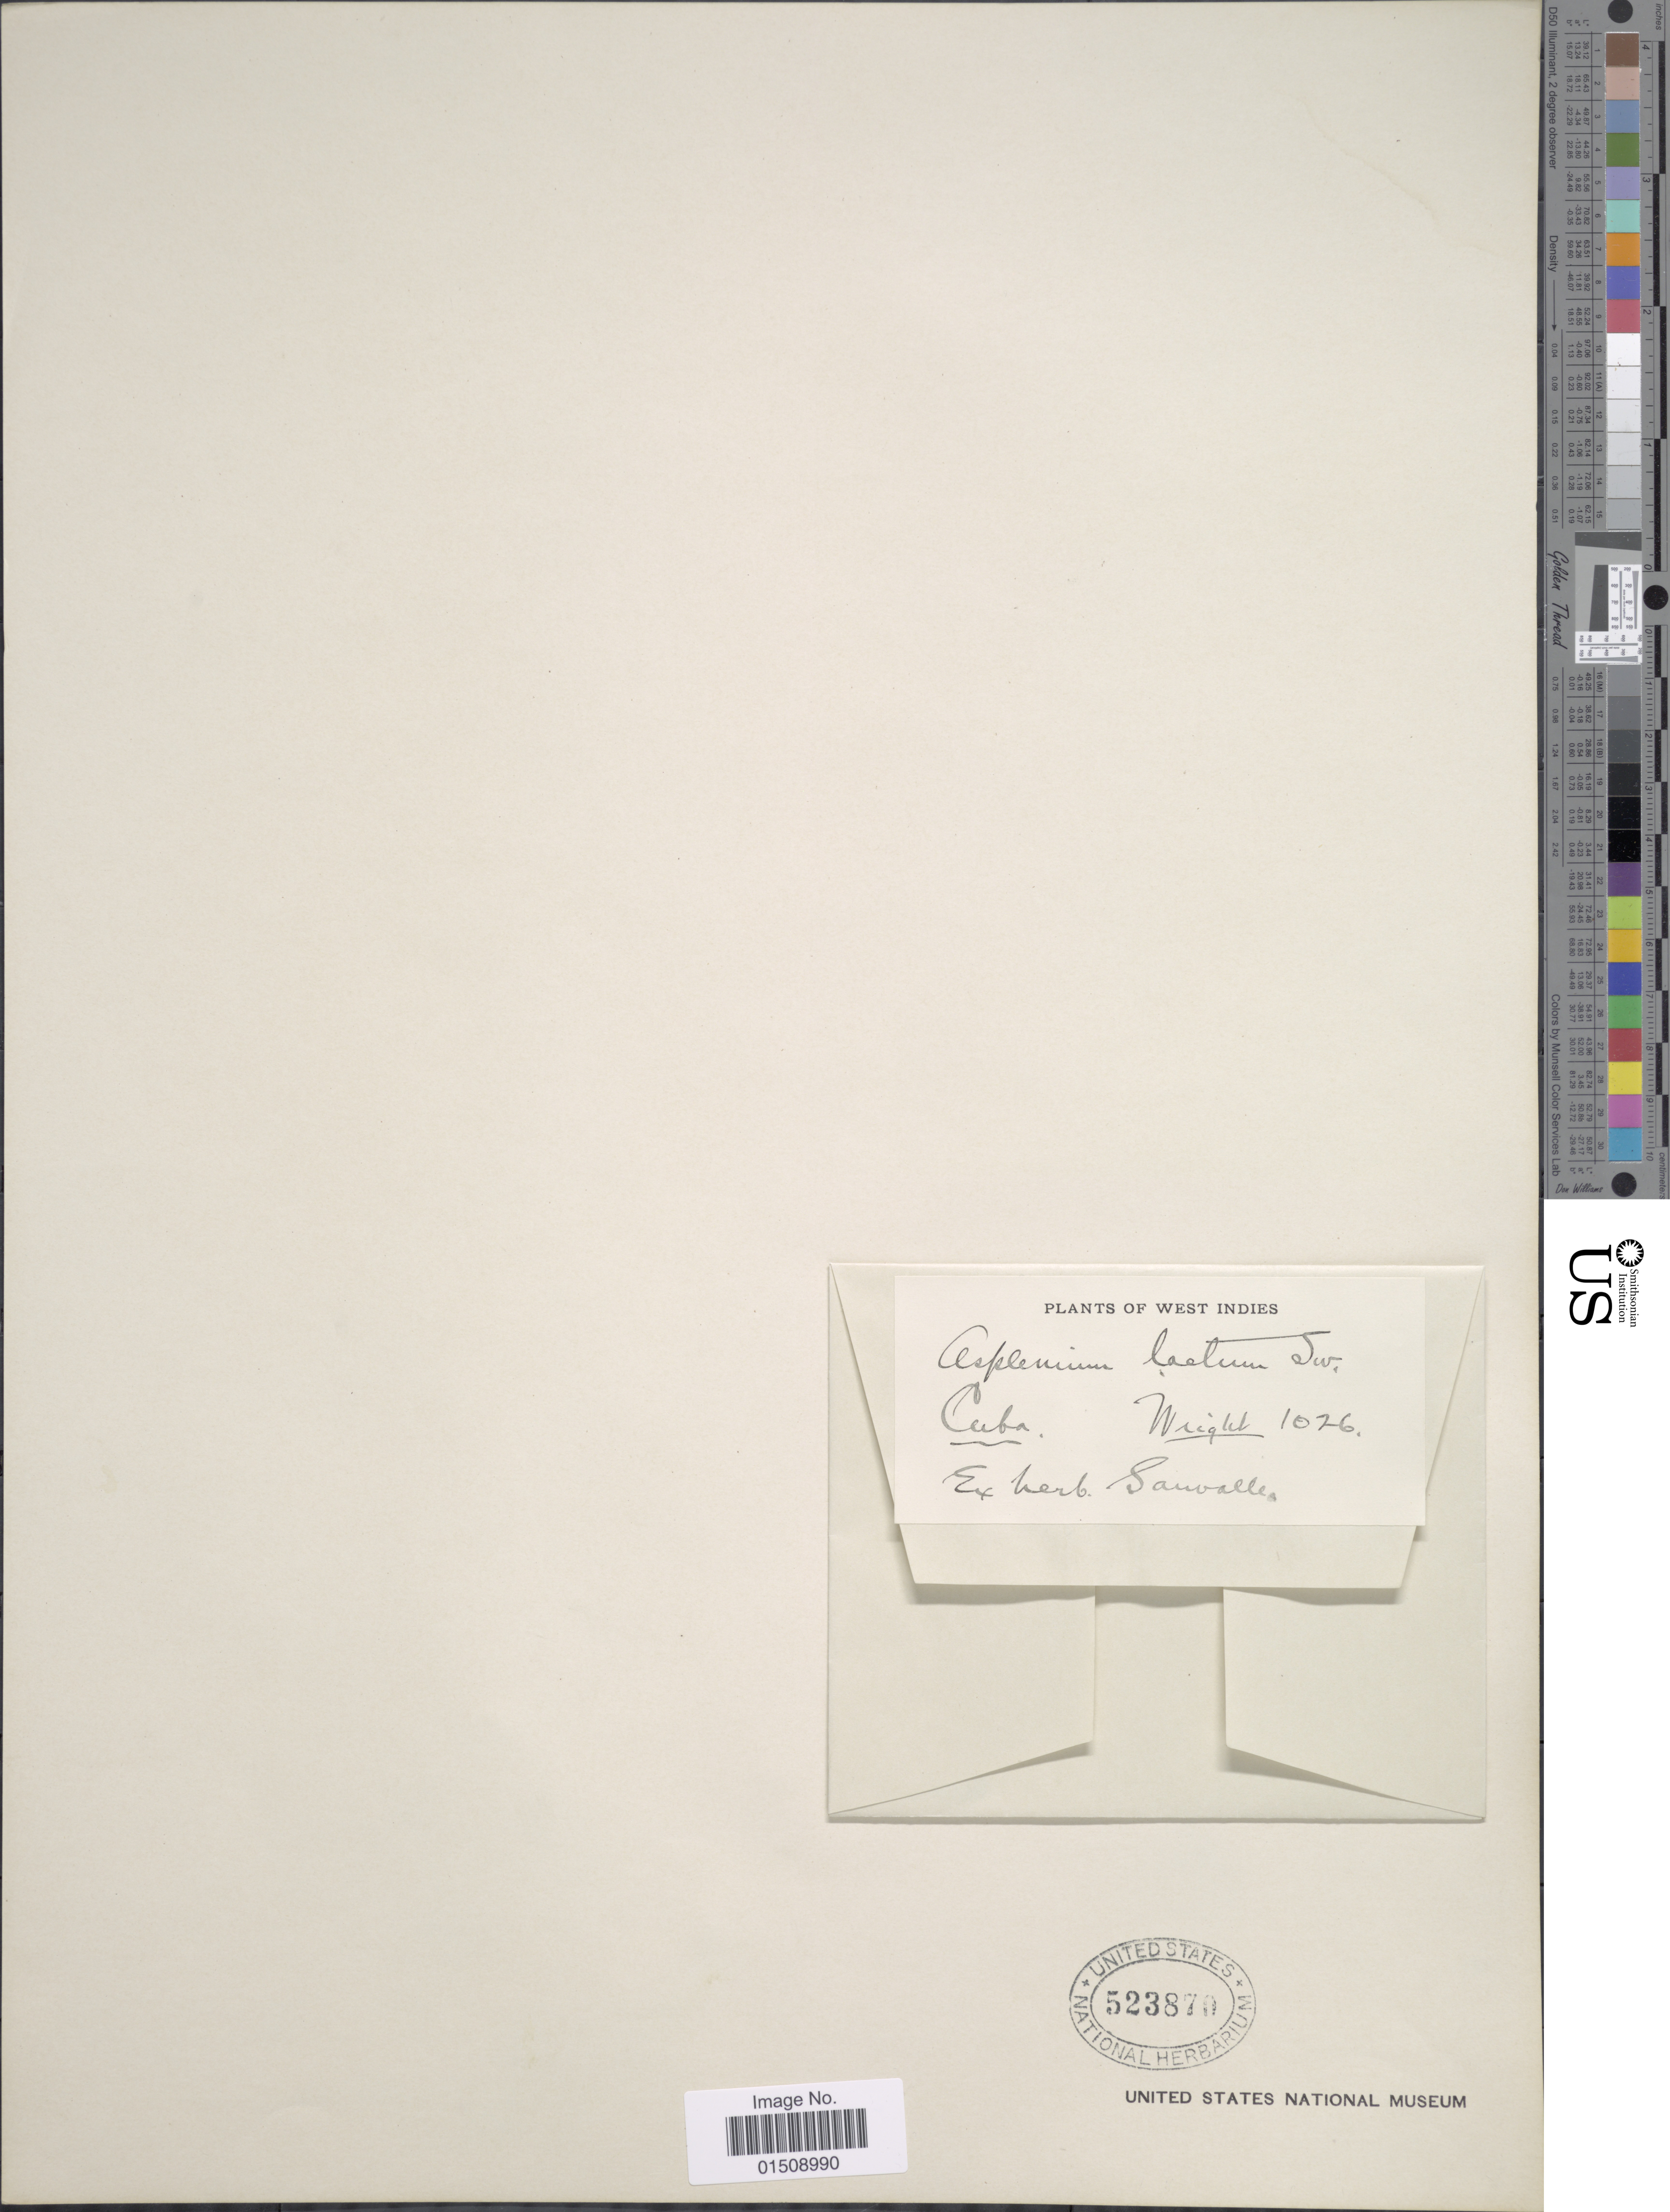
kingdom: Plantae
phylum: Tracheophyta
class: Polypodiopsida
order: Polypodiales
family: Aspleniaceae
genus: Asplenium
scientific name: Asplenium laetum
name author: Sw.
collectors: Wright, --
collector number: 1026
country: Cuba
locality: Cuba, West Indies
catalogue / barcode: US 523870